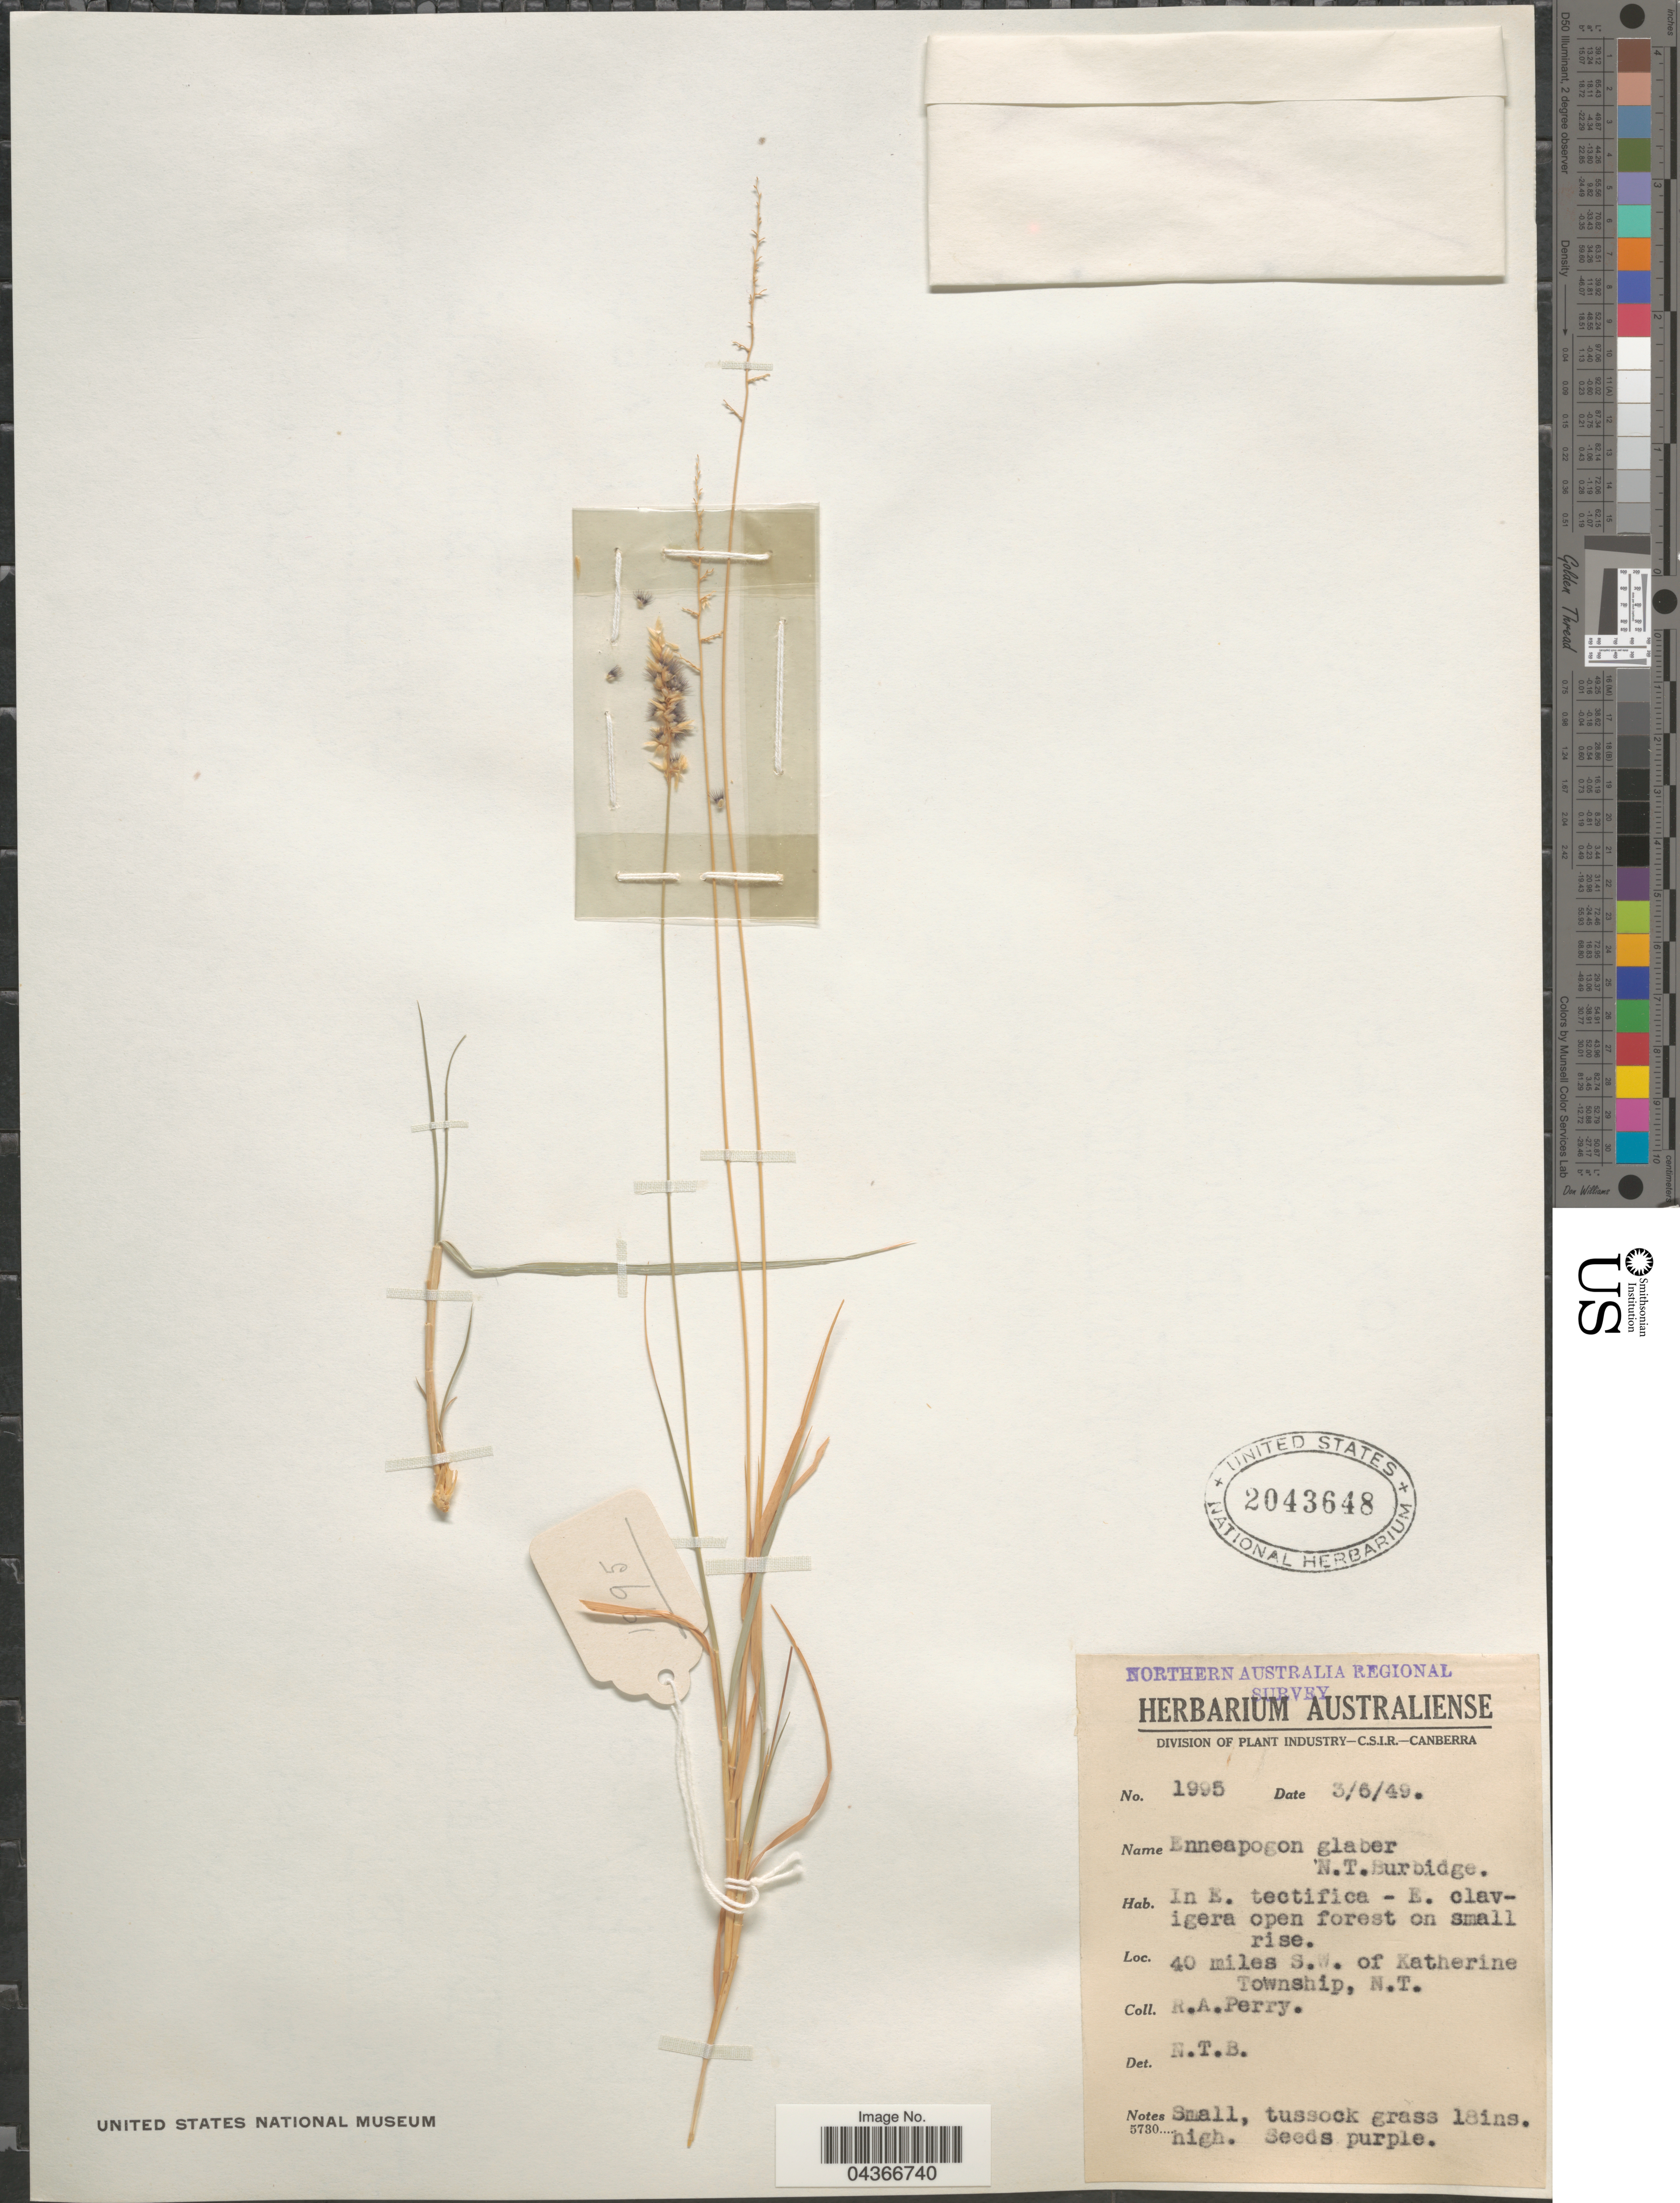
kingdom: Plantae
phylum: Tracheophyta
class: Liliopsida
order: Poales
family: Poaceae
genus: Enneapogon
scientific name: Enneapogon purpurascens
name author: (R. Br.) P. Beauv.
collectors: Perry, R. A.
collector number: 1995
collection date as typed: Transcribed d/m/y: 3/6/49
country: Australia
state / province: Northern Territory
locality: Northern Australia Regional Survey. 40 miles S.W. of Katherine Township, N.T.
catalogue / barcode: US 2043648